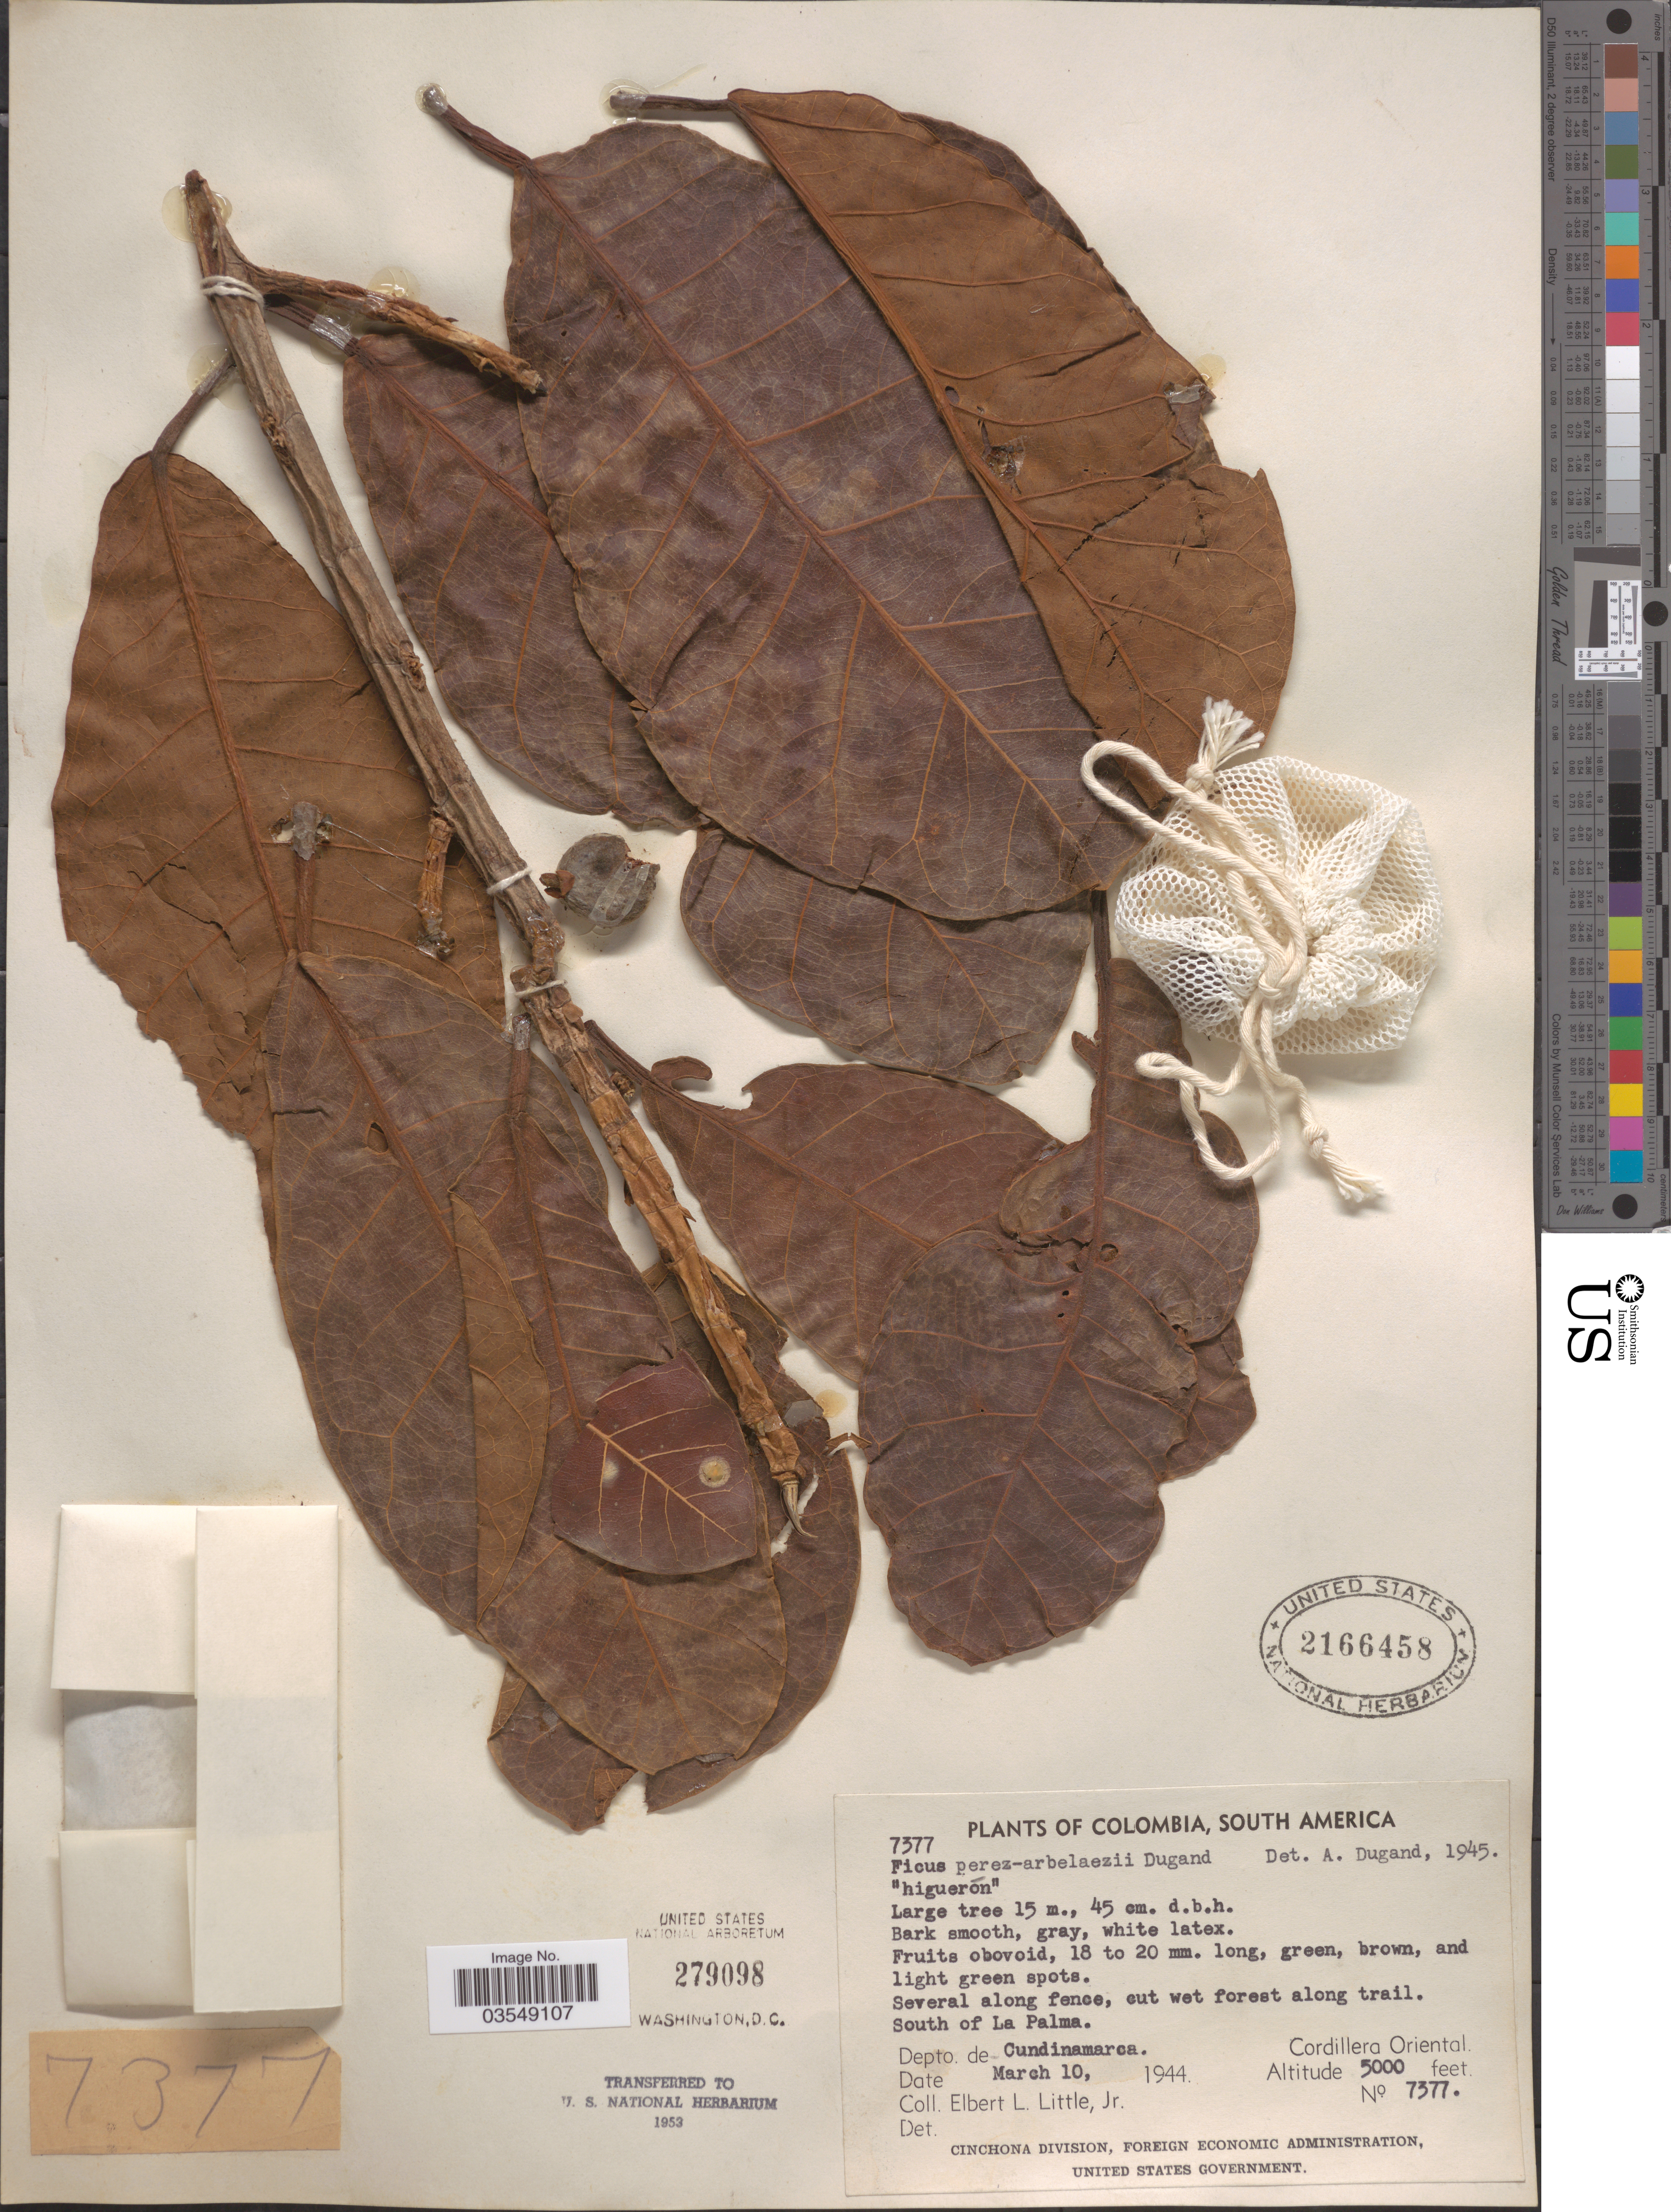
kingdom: Plantae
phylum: Tracheophyta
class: Magnoliopsida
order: Rosales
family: Moraceae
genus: Ficus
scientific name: Ficus crocata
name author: (Miq.) Miq.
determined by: Cardoso Pederneiras, L.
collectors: E. L. Little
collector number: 7377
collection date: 1944-03-10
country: Colombia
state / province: Cundinamarca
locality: South of La Palma. Depto. de Cundinamarca. Cordillera Oriental.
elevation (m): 1524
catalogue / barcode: US 2166458